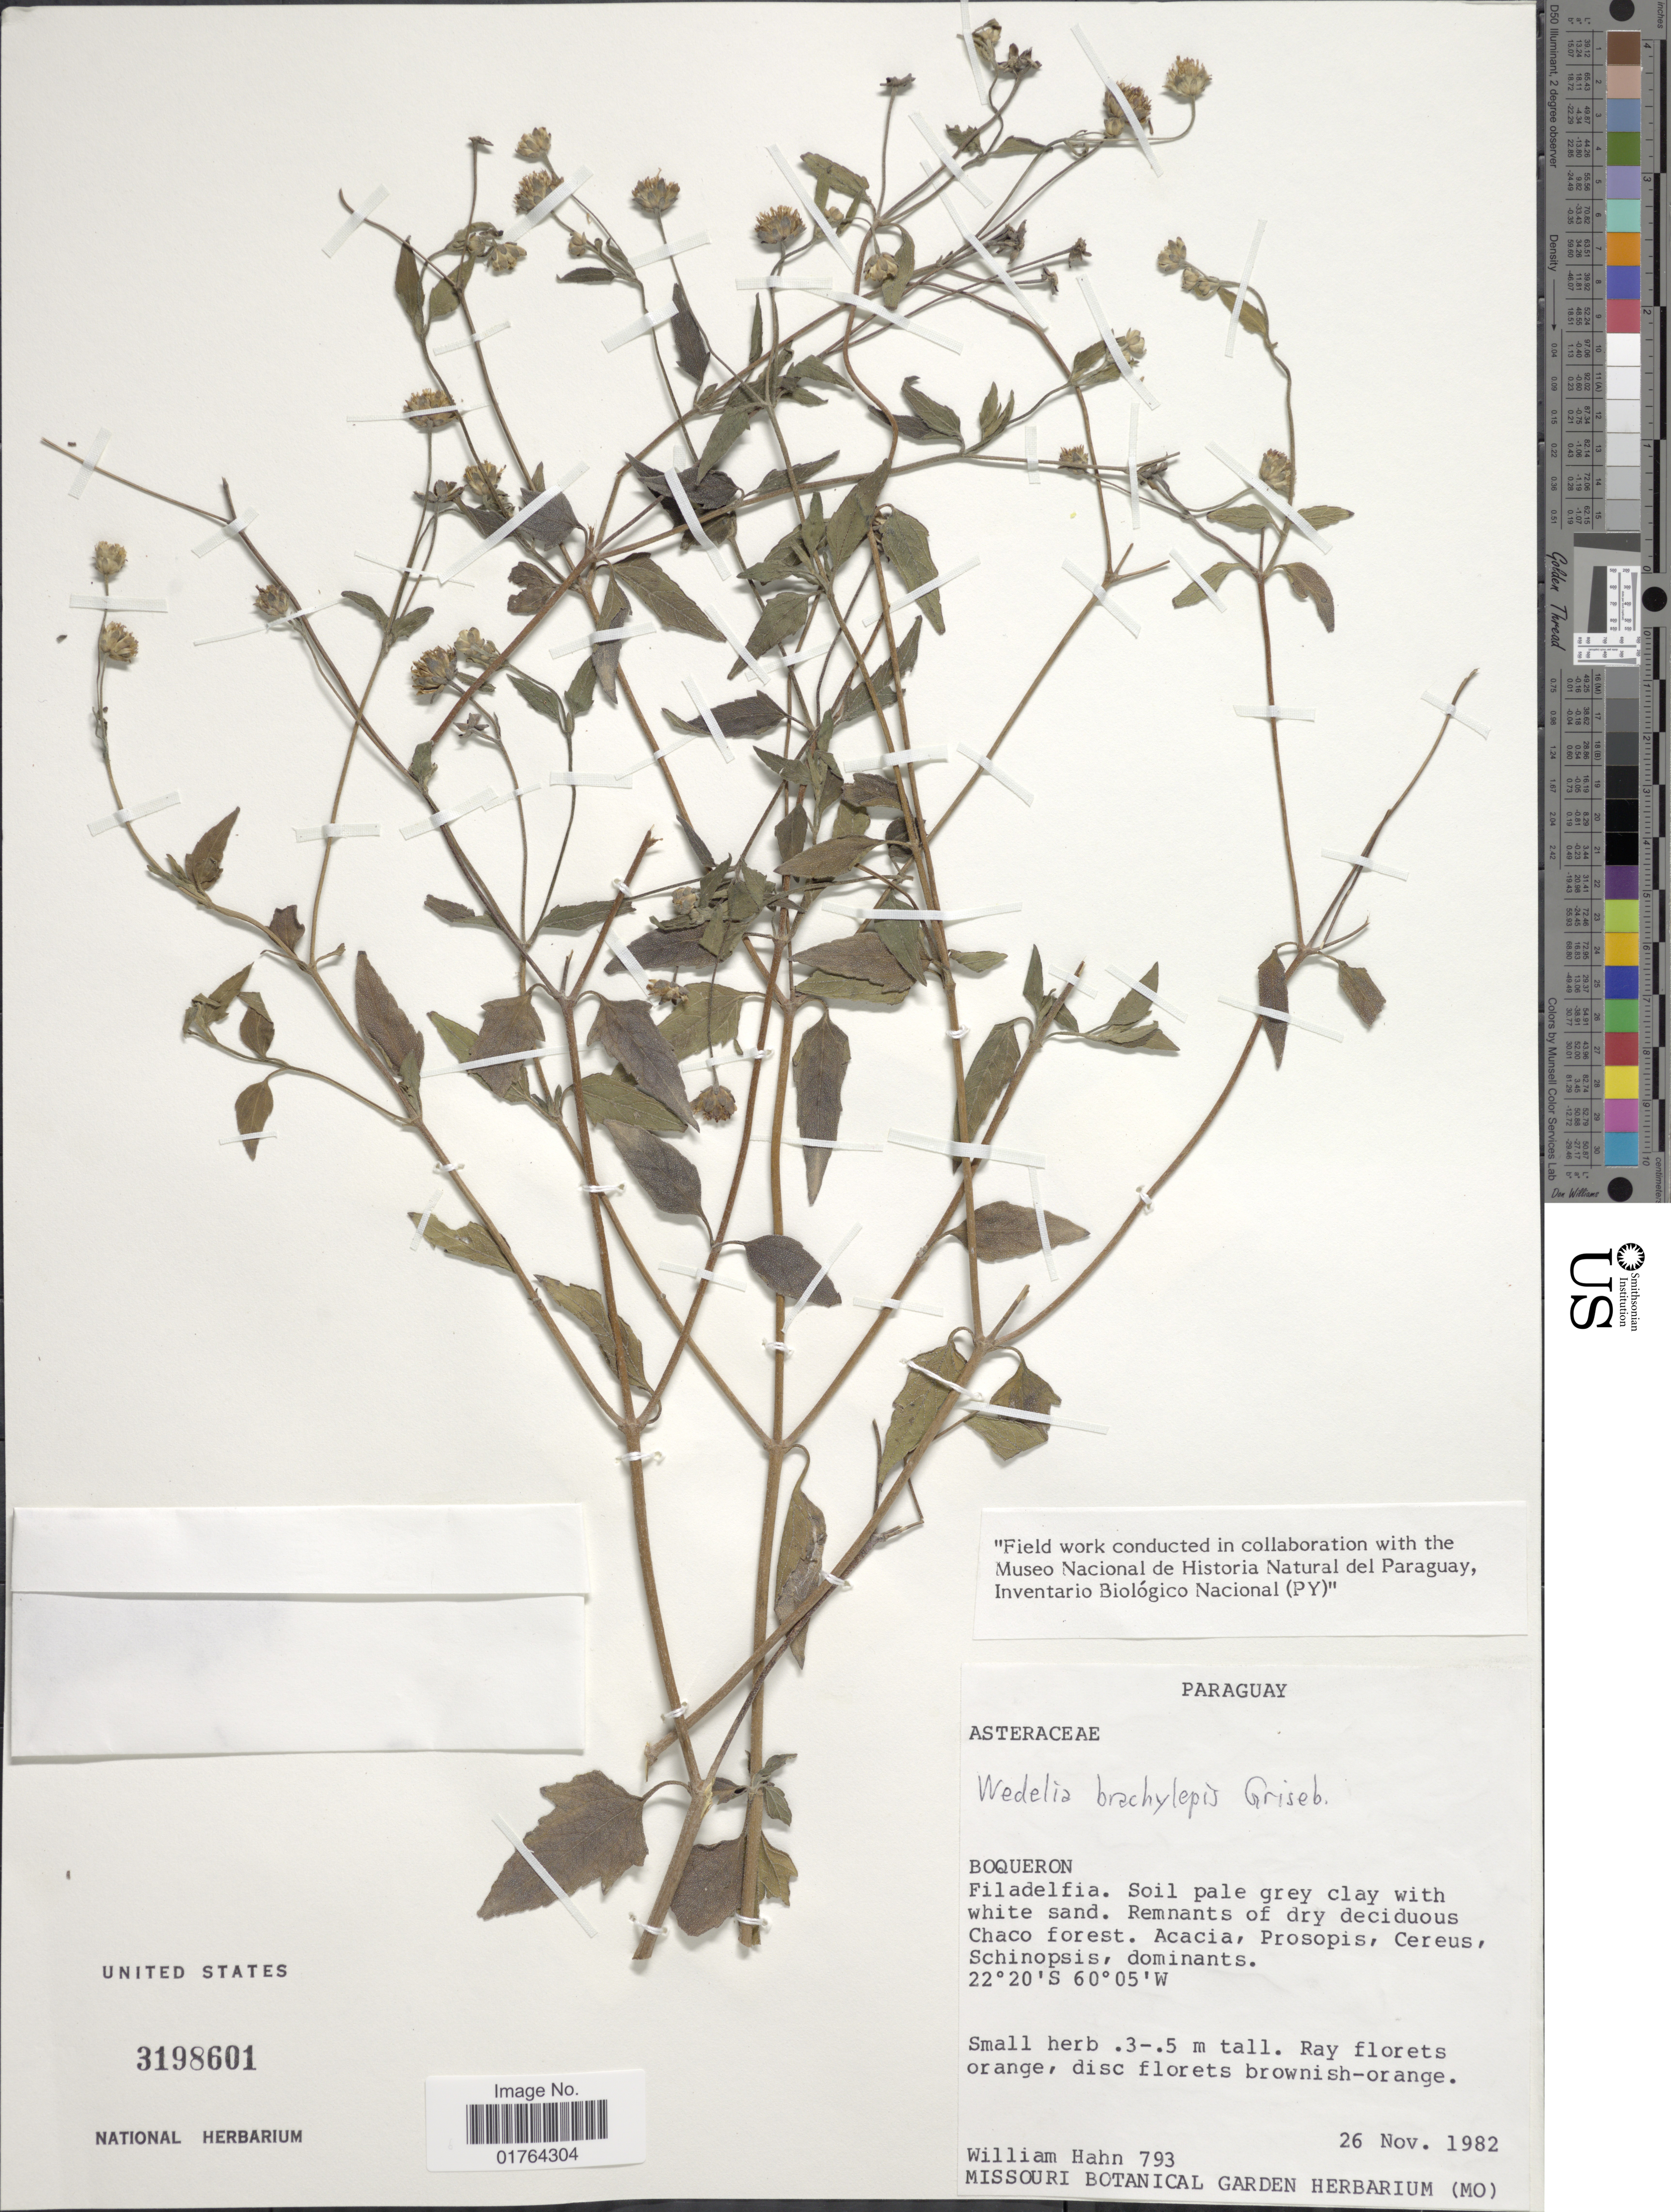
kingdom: Plantae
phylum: Tracheophyta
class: Magnoliopsida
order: Asterales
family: Asteraceae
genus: Wedelia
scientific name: Wedelia brachylepis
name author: Griseb.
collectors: W. J. Hahn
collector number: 793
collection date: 1982-11-26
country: Paraguay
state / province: Boqueron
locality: Filadelfia, Soil pale grey clay with white sand, Remnants of dry deciduous, Chaco forest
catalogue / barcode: US 3198601